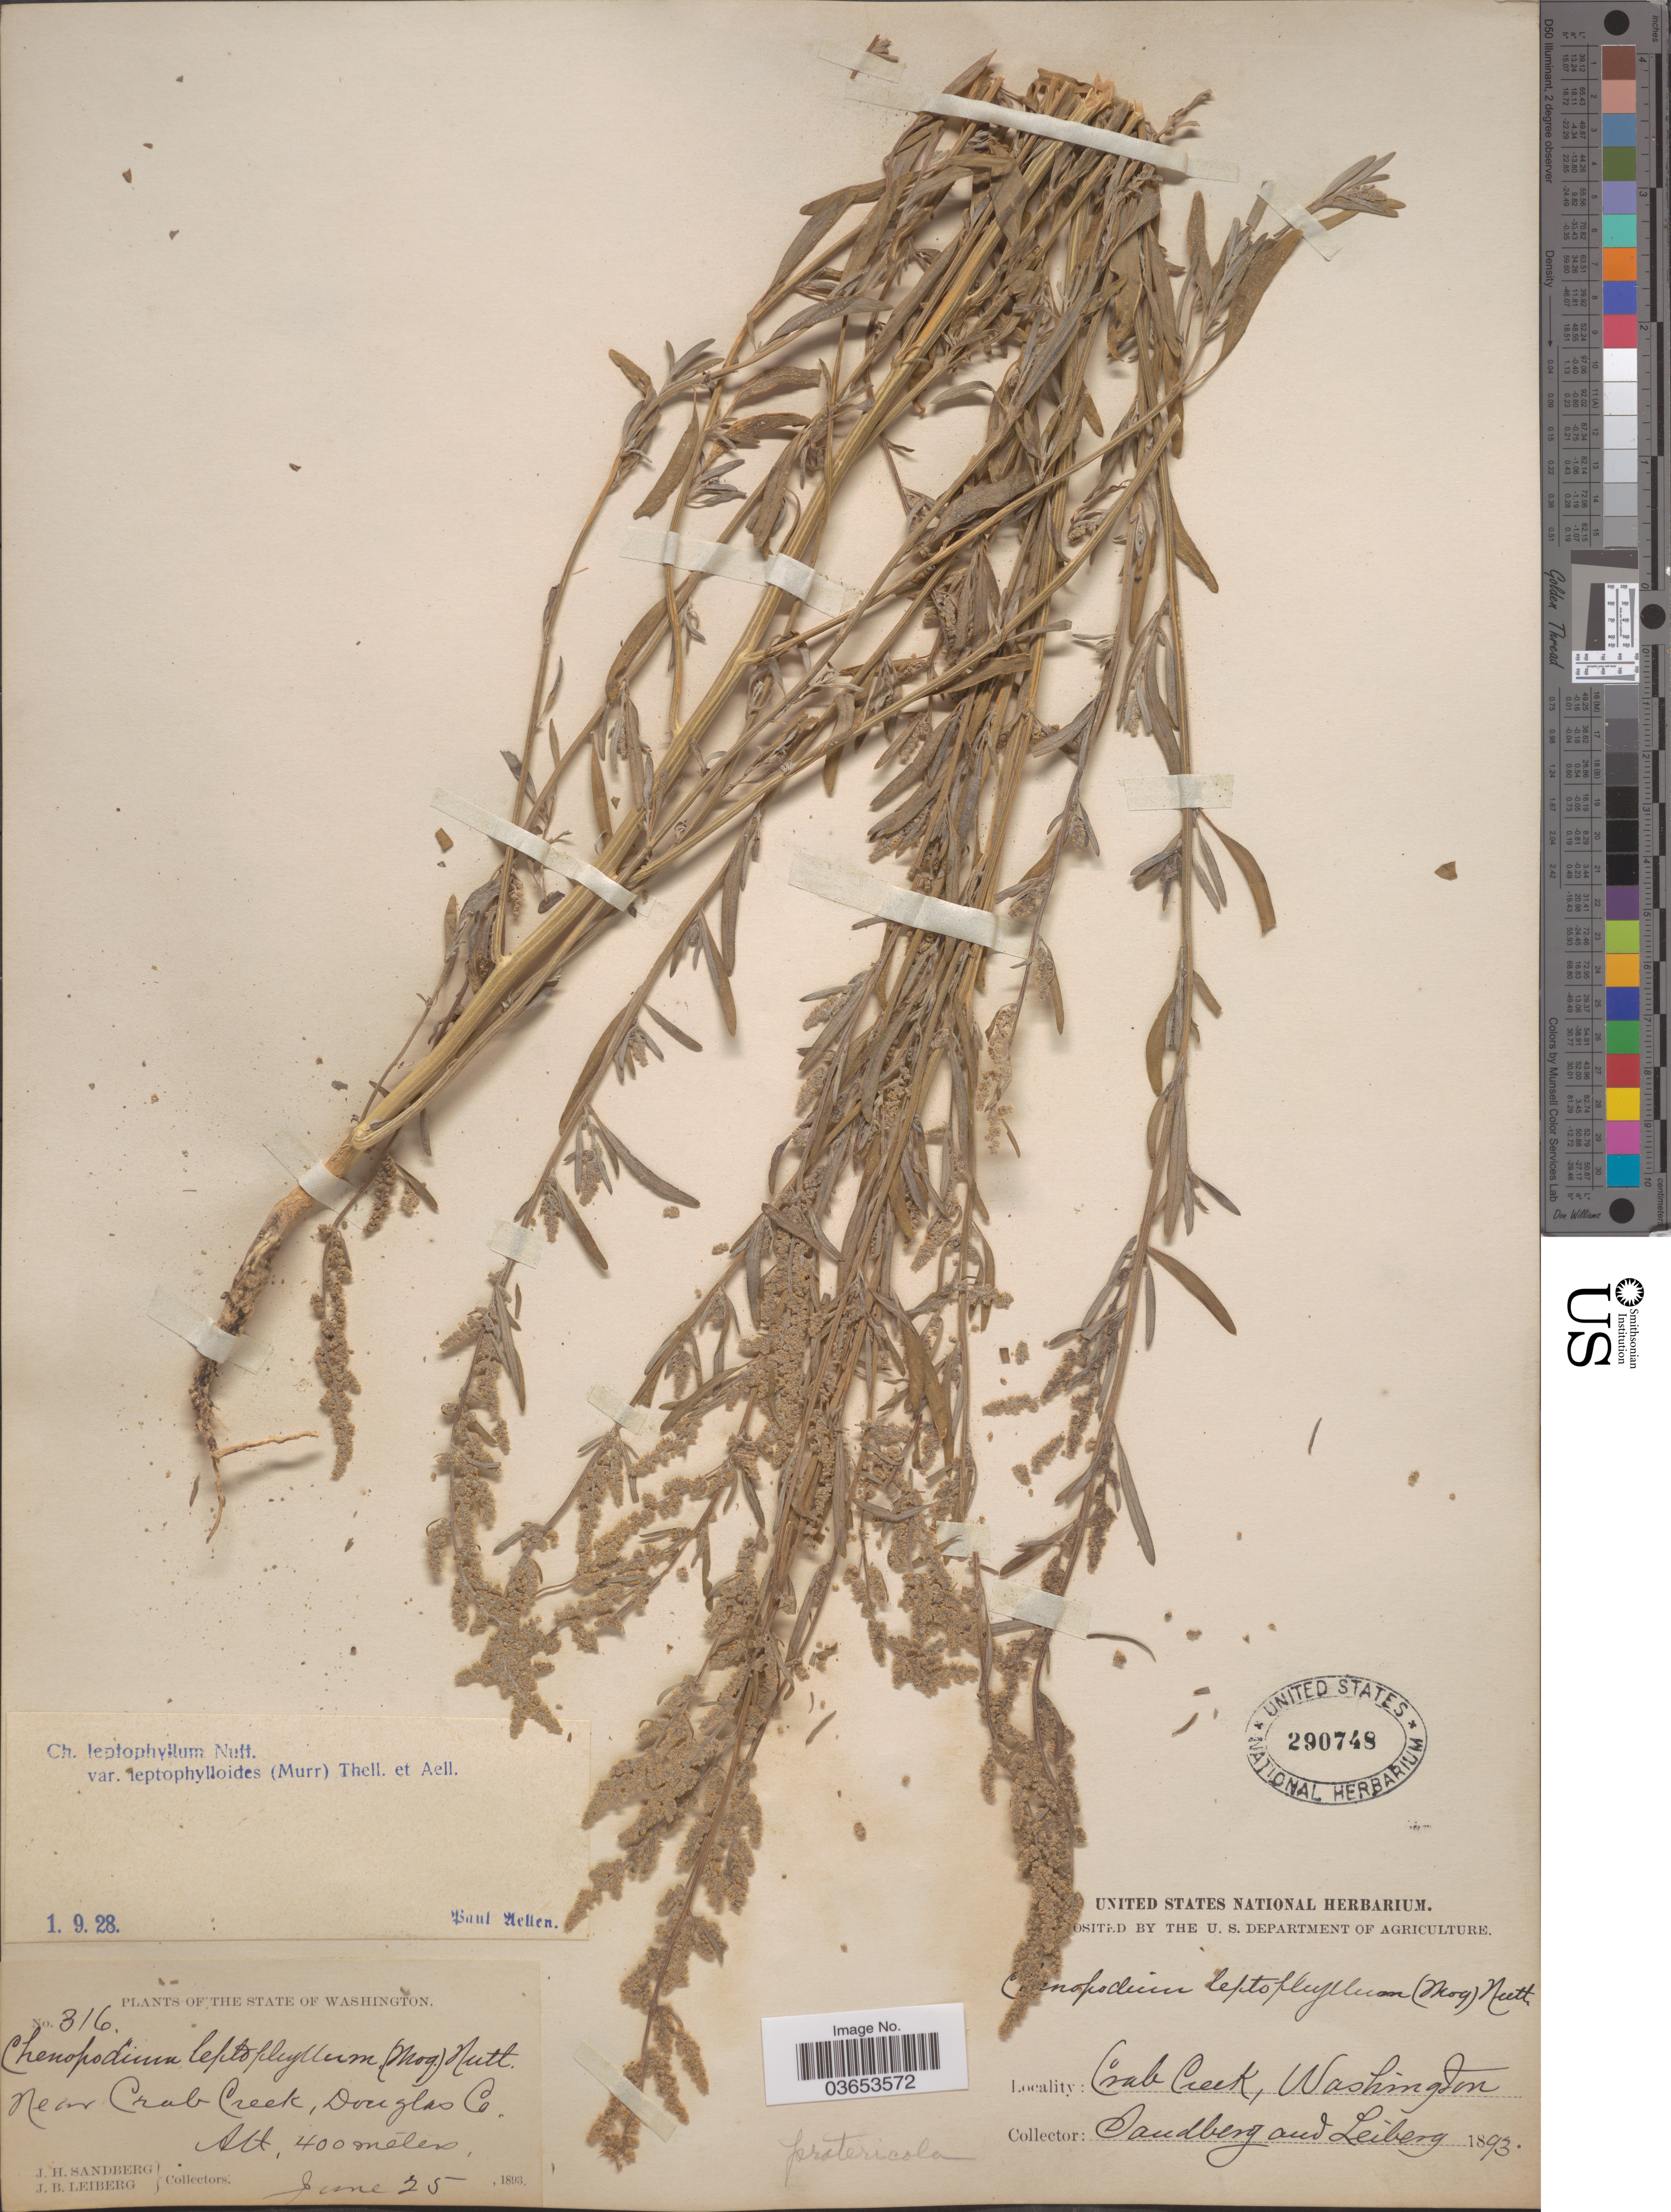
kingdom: Plantae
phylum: Tracheophyta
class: Magnoliopsida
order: Caryophyllales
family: Amaranthaceae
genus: Chenopodium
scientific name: Chenopodium leptophyllum var. leptophylloides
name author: (Murr) Thell. & Aellen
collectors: J. H. Sandberg & J. B. Leiberg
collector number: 316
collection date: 1893-06-25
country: United States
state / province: Washington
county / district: Douglas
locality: Near Crab Creek, Douglas Co.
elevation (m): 400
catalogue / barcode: US 290748